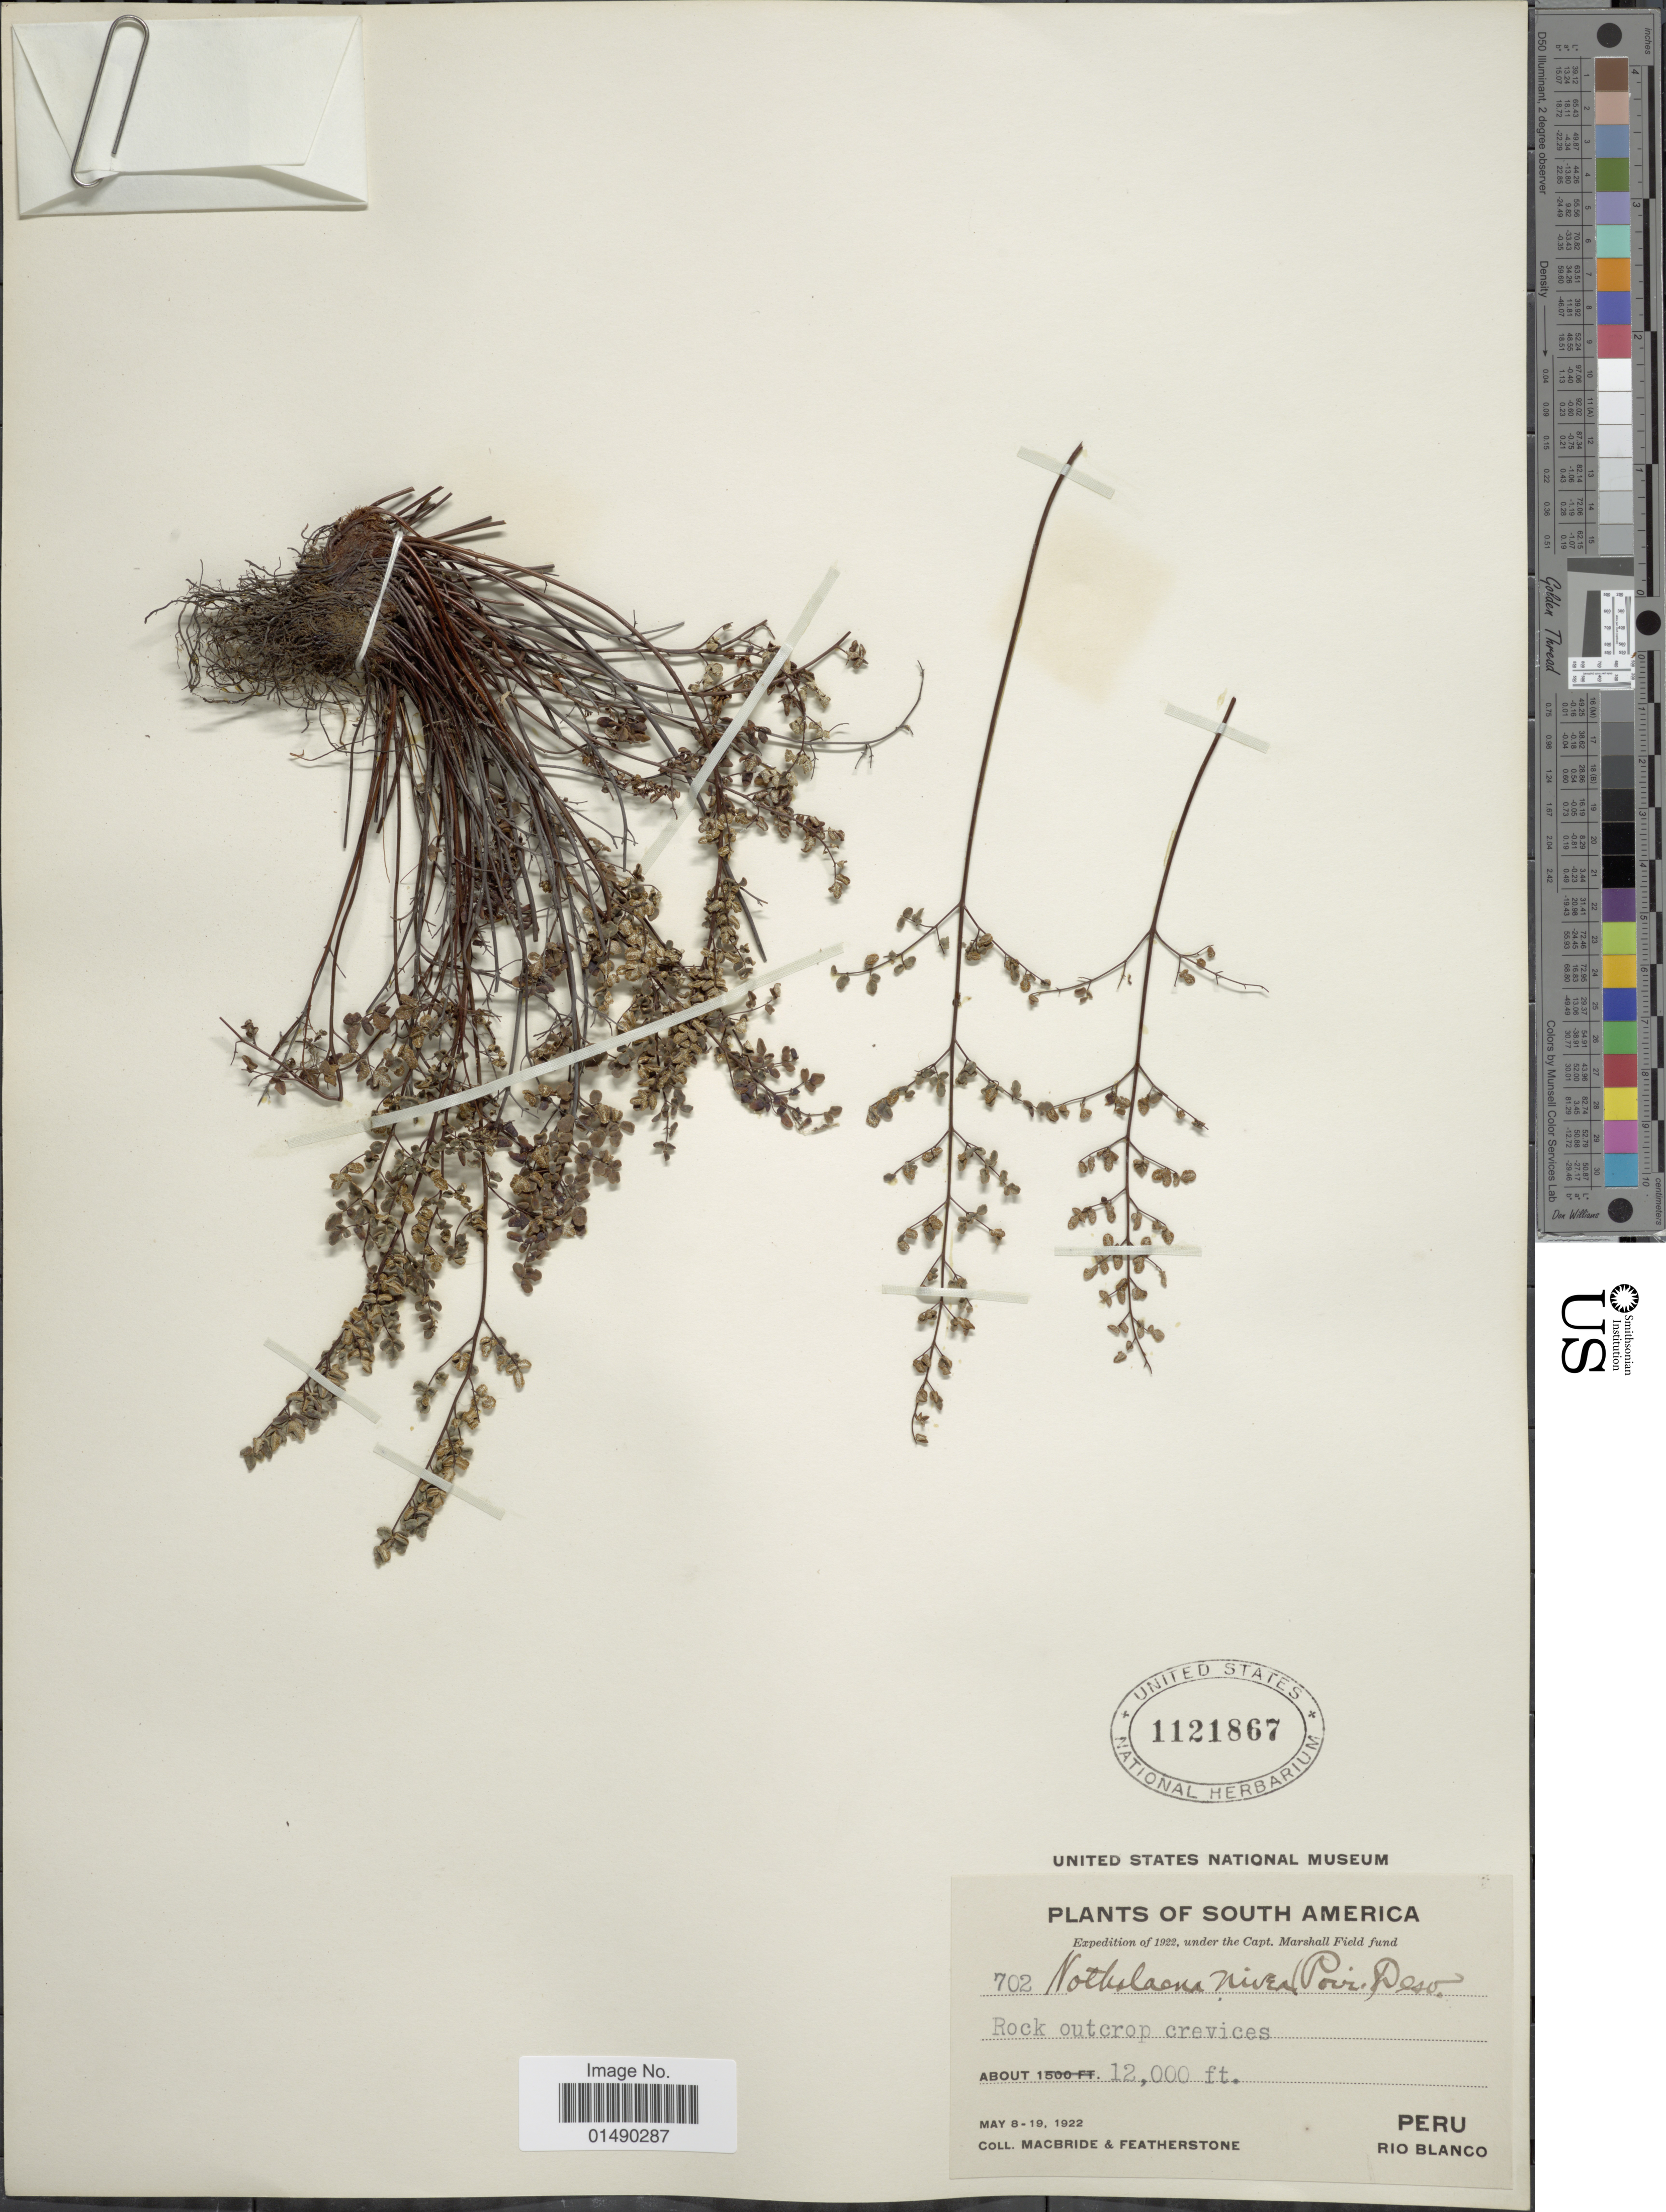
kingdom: Plantae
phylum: Tracheophyta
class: Polypodiopsida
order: Polypodiales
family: Pteridaceae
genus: Argyrochosma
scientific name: Argyrochosma nivea var. nivea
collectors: Macbride, -- & -. Featherstone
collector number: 702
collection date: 1922-05-08/1922-05-19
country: Peru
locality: Peru, Rio Blanco, South America.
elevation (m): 3658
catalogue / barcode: US 1121867